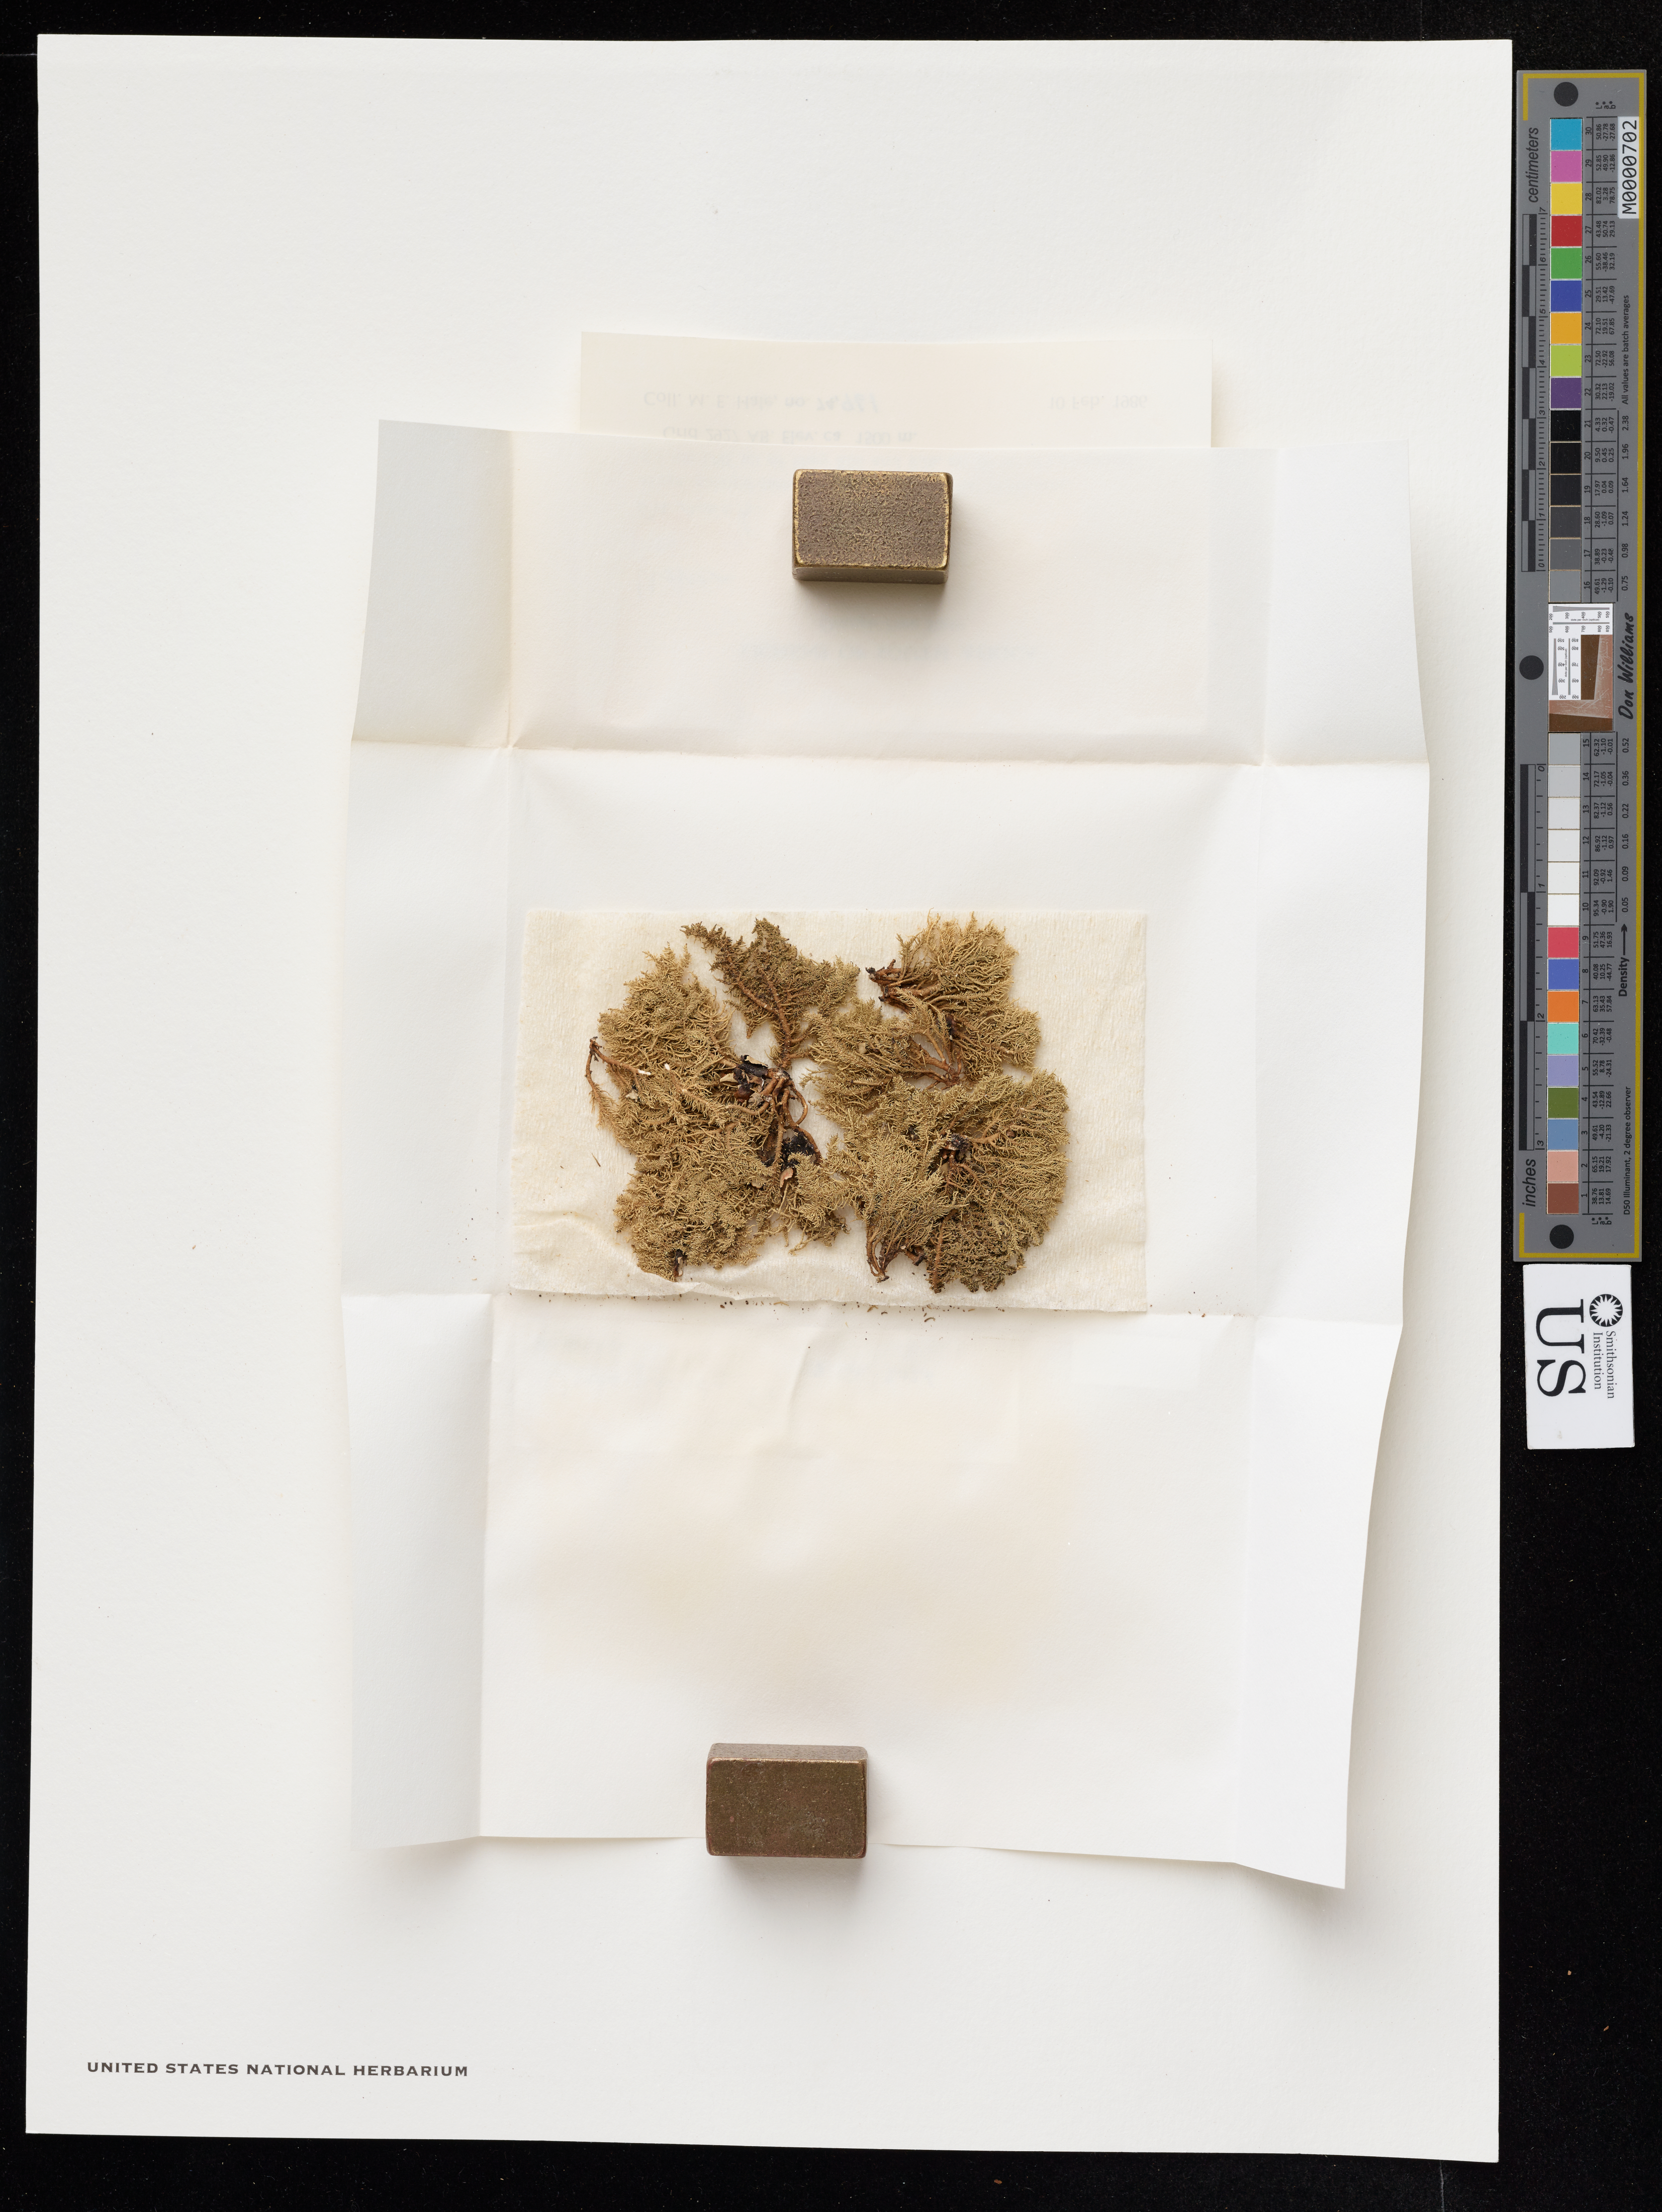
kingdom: Fungi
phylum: Ascomycota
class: Lecanoromycetes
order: Lecanorales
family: Parmeliaceae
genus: Usnea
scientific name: Usnea pulvinata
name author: Fr.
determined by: Medeiros, Ian D., Peter Buck Postdoctoral Fellow (US), Smithsonian Institution - National Museum of Natural History (UNITED STATES)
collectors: M. Hale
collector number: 74961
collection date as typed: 10 Feb 1986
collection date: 1986-02-10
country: South Africa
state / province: Free State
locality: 4.3 km ene jct of hwy r56 & r26, on 26 w of ladybrand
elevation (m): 1500